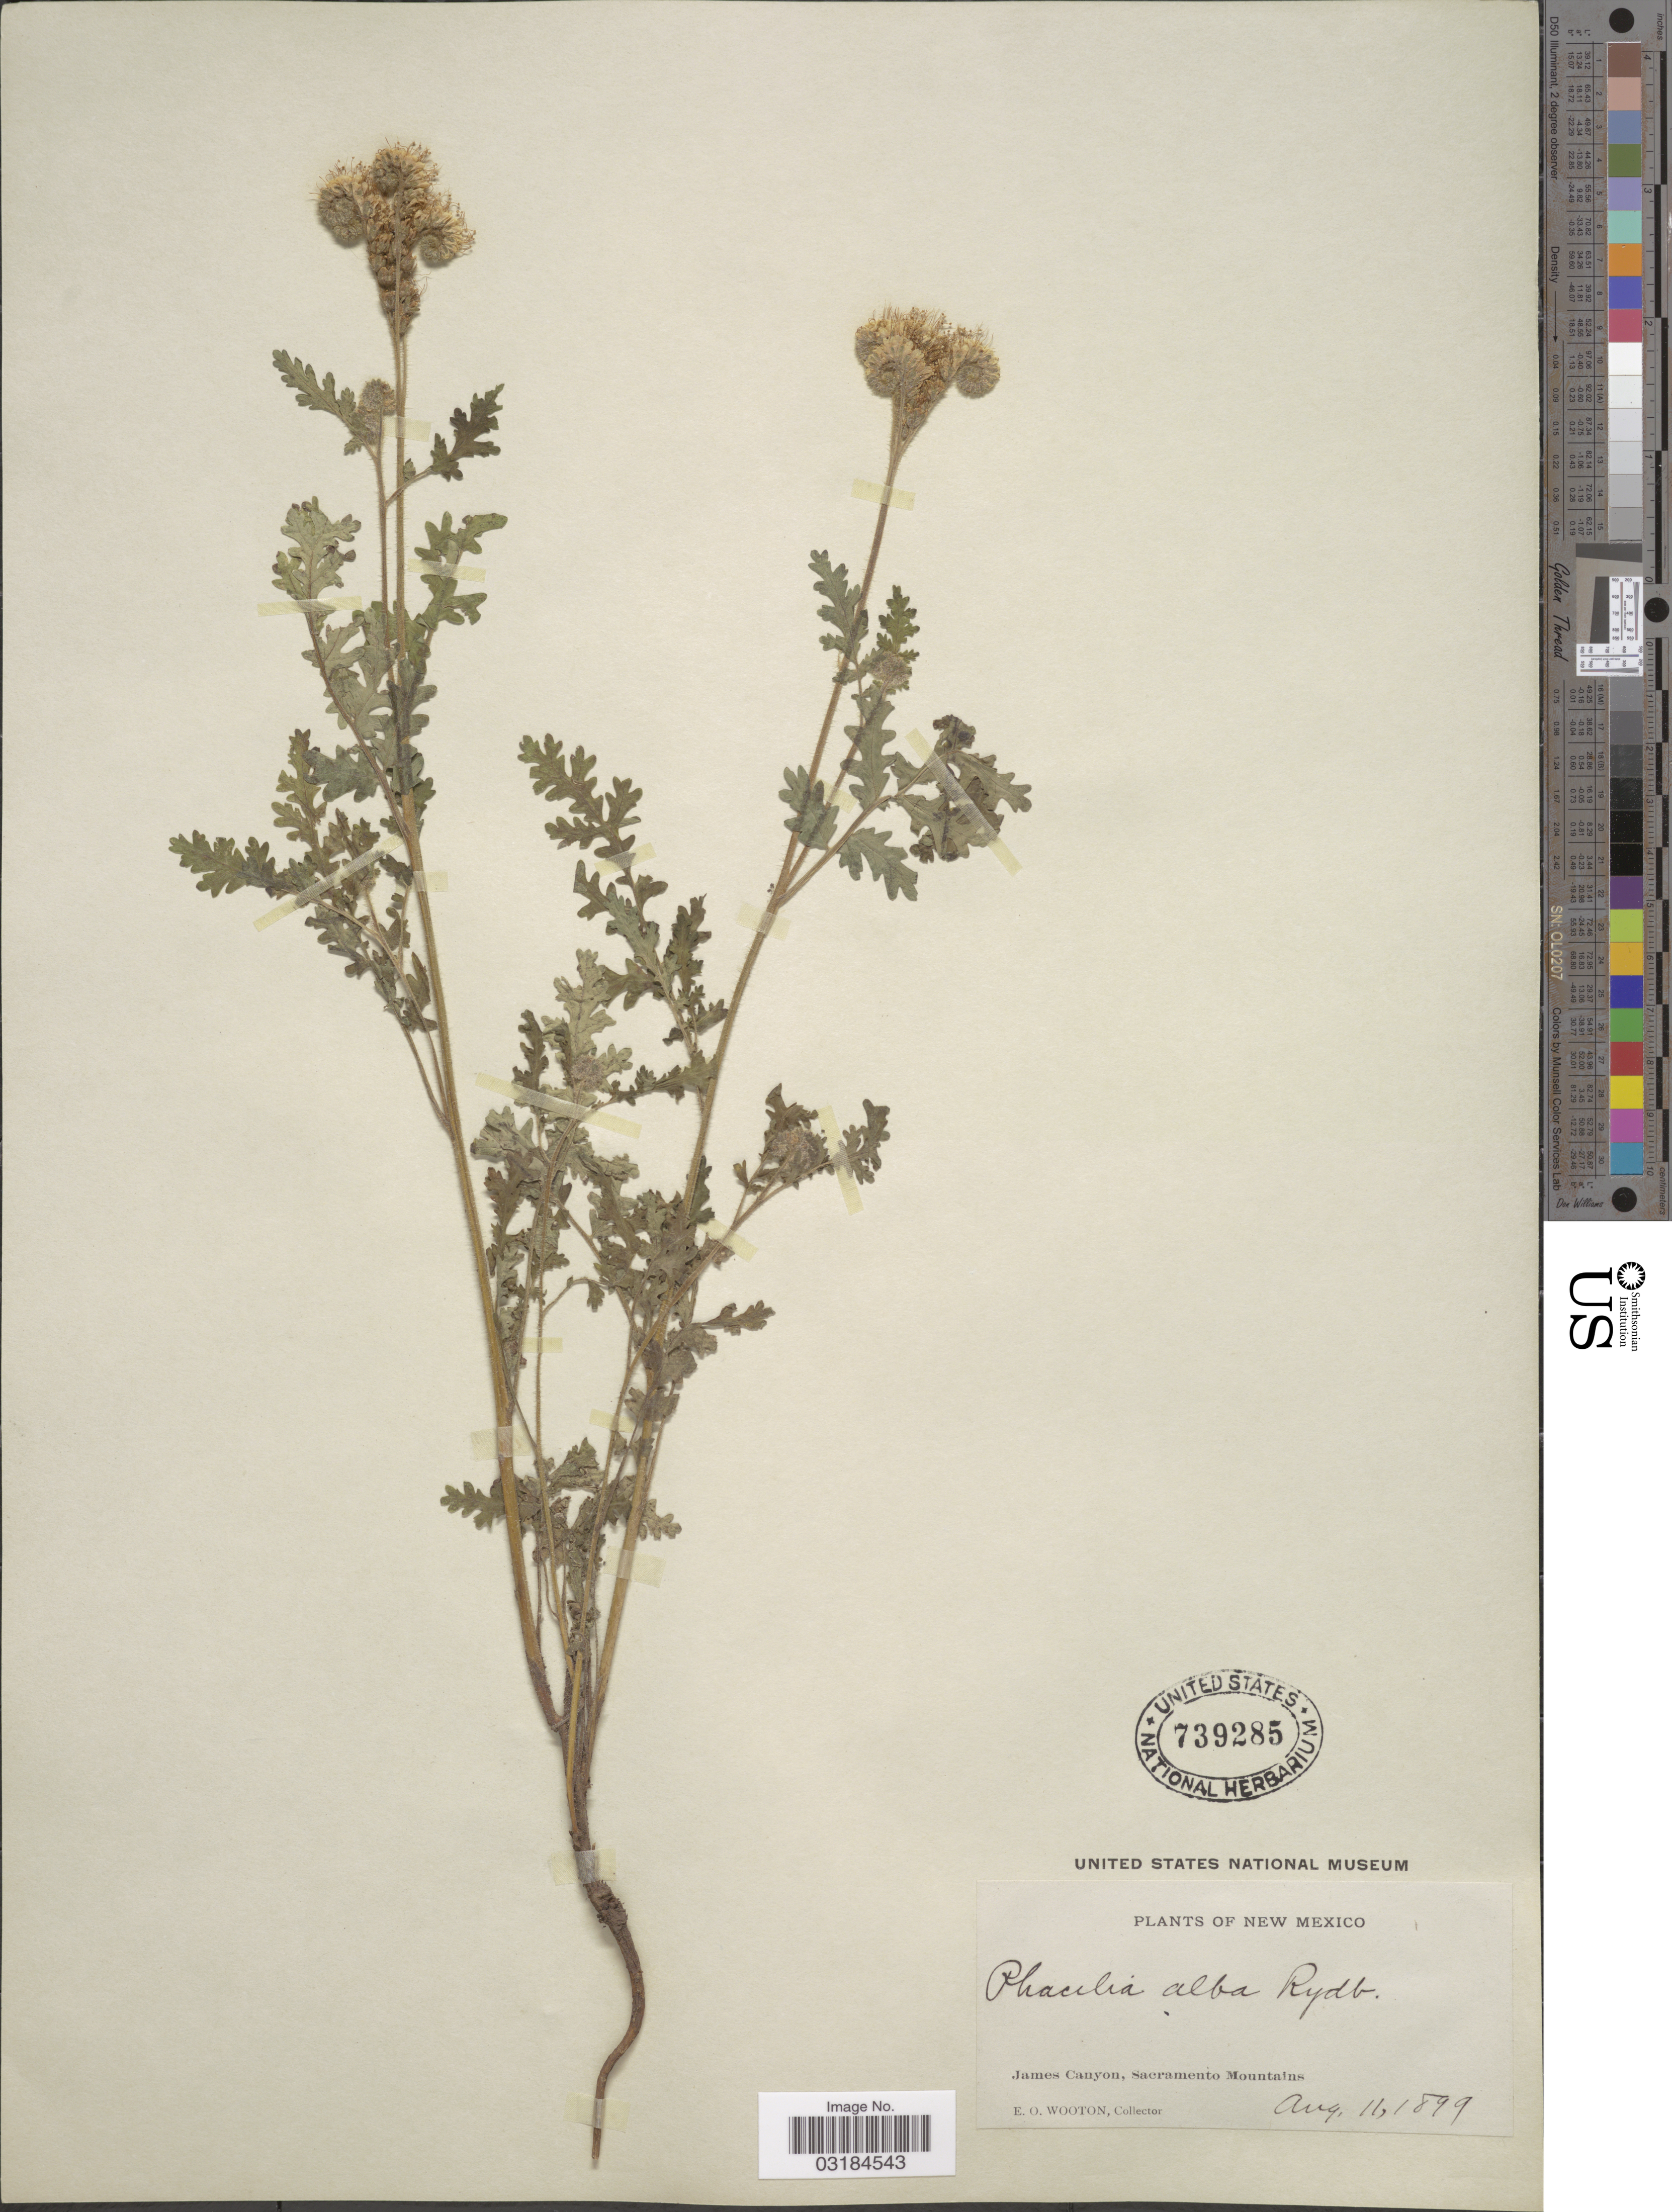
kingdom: Plantae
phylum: Tracheophyta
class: Magnoliopsida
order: Boraginales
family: Hydrophyllaceae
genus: Phacelia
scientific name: Phacelia alba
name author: Rydb.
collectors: E. O. Wooton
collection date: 1899-08-11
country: United States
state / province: New Mexico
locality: James Canyon, Sacramento Mountains.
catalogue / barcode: US 739285